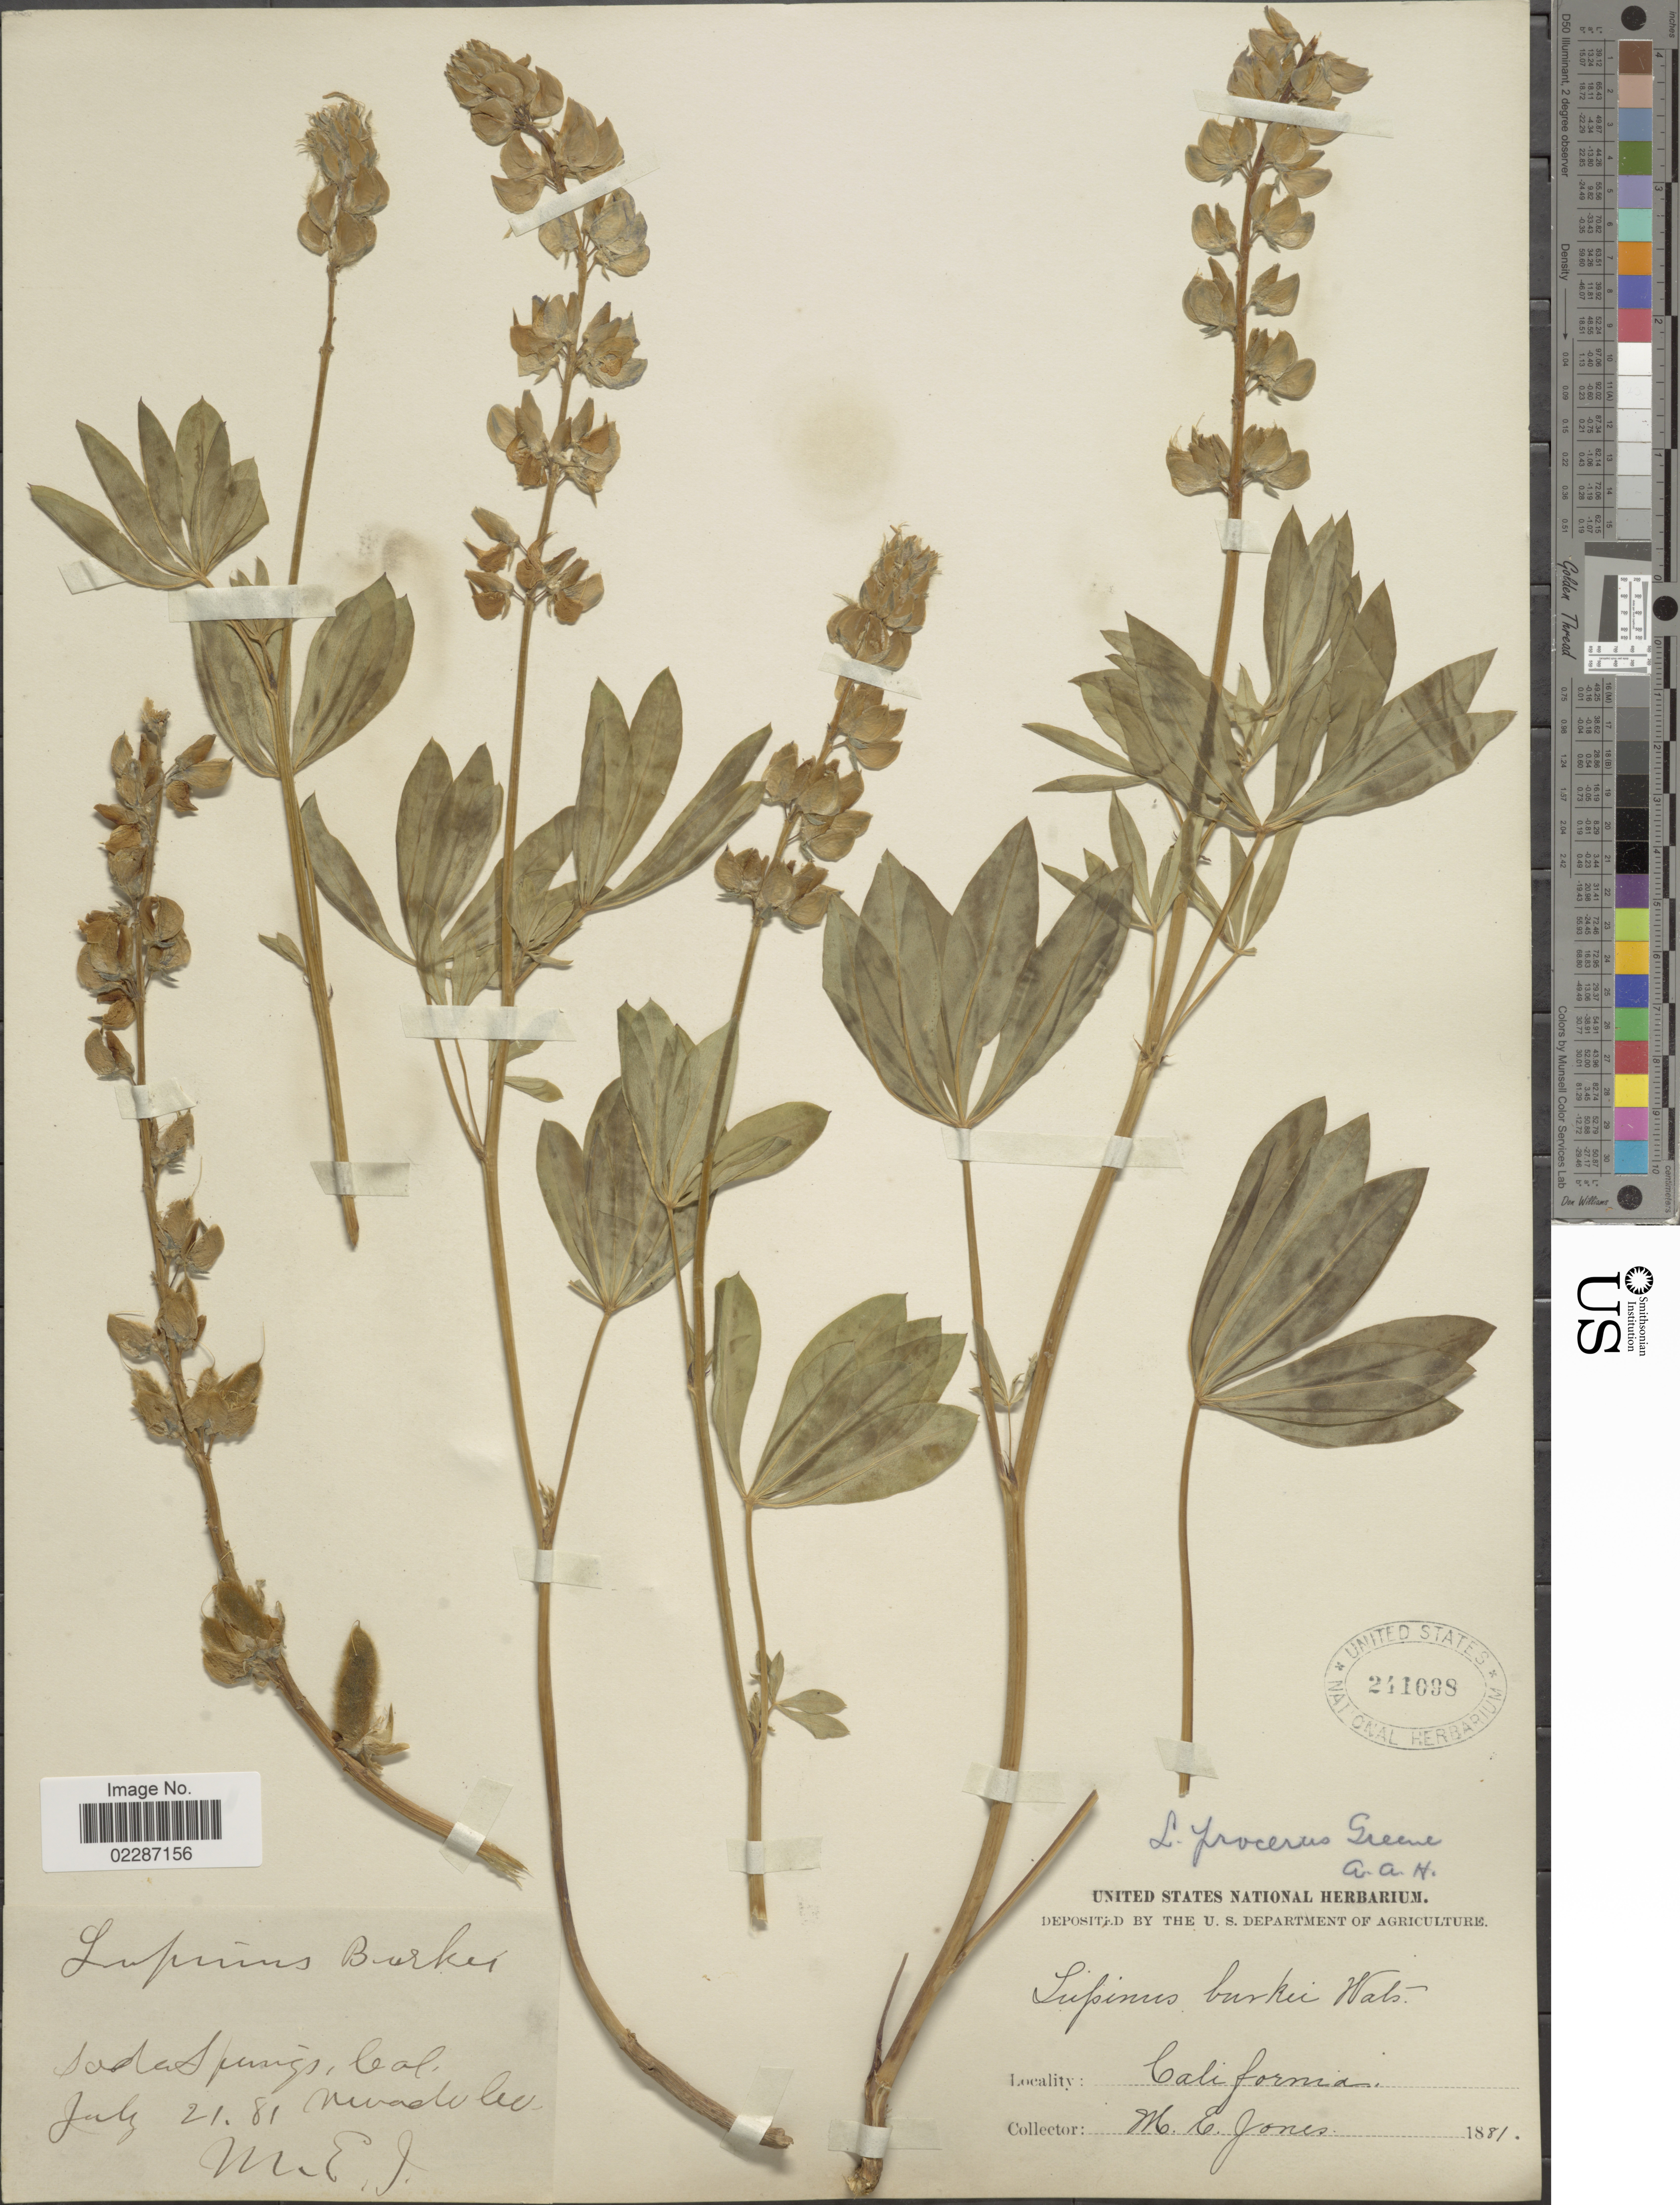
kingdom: Plantae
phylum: Tracheophyta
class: Magnoliopsida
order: Fabales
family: Fabaceae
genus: Lupinus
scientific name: Lupinus procerus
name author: Greene ex A. Heller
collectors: M. E. Jones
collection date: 1881-07-21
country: United States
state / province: California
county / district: Nevada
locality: Soda Springs, Nevada Co.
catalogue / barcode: US 241098